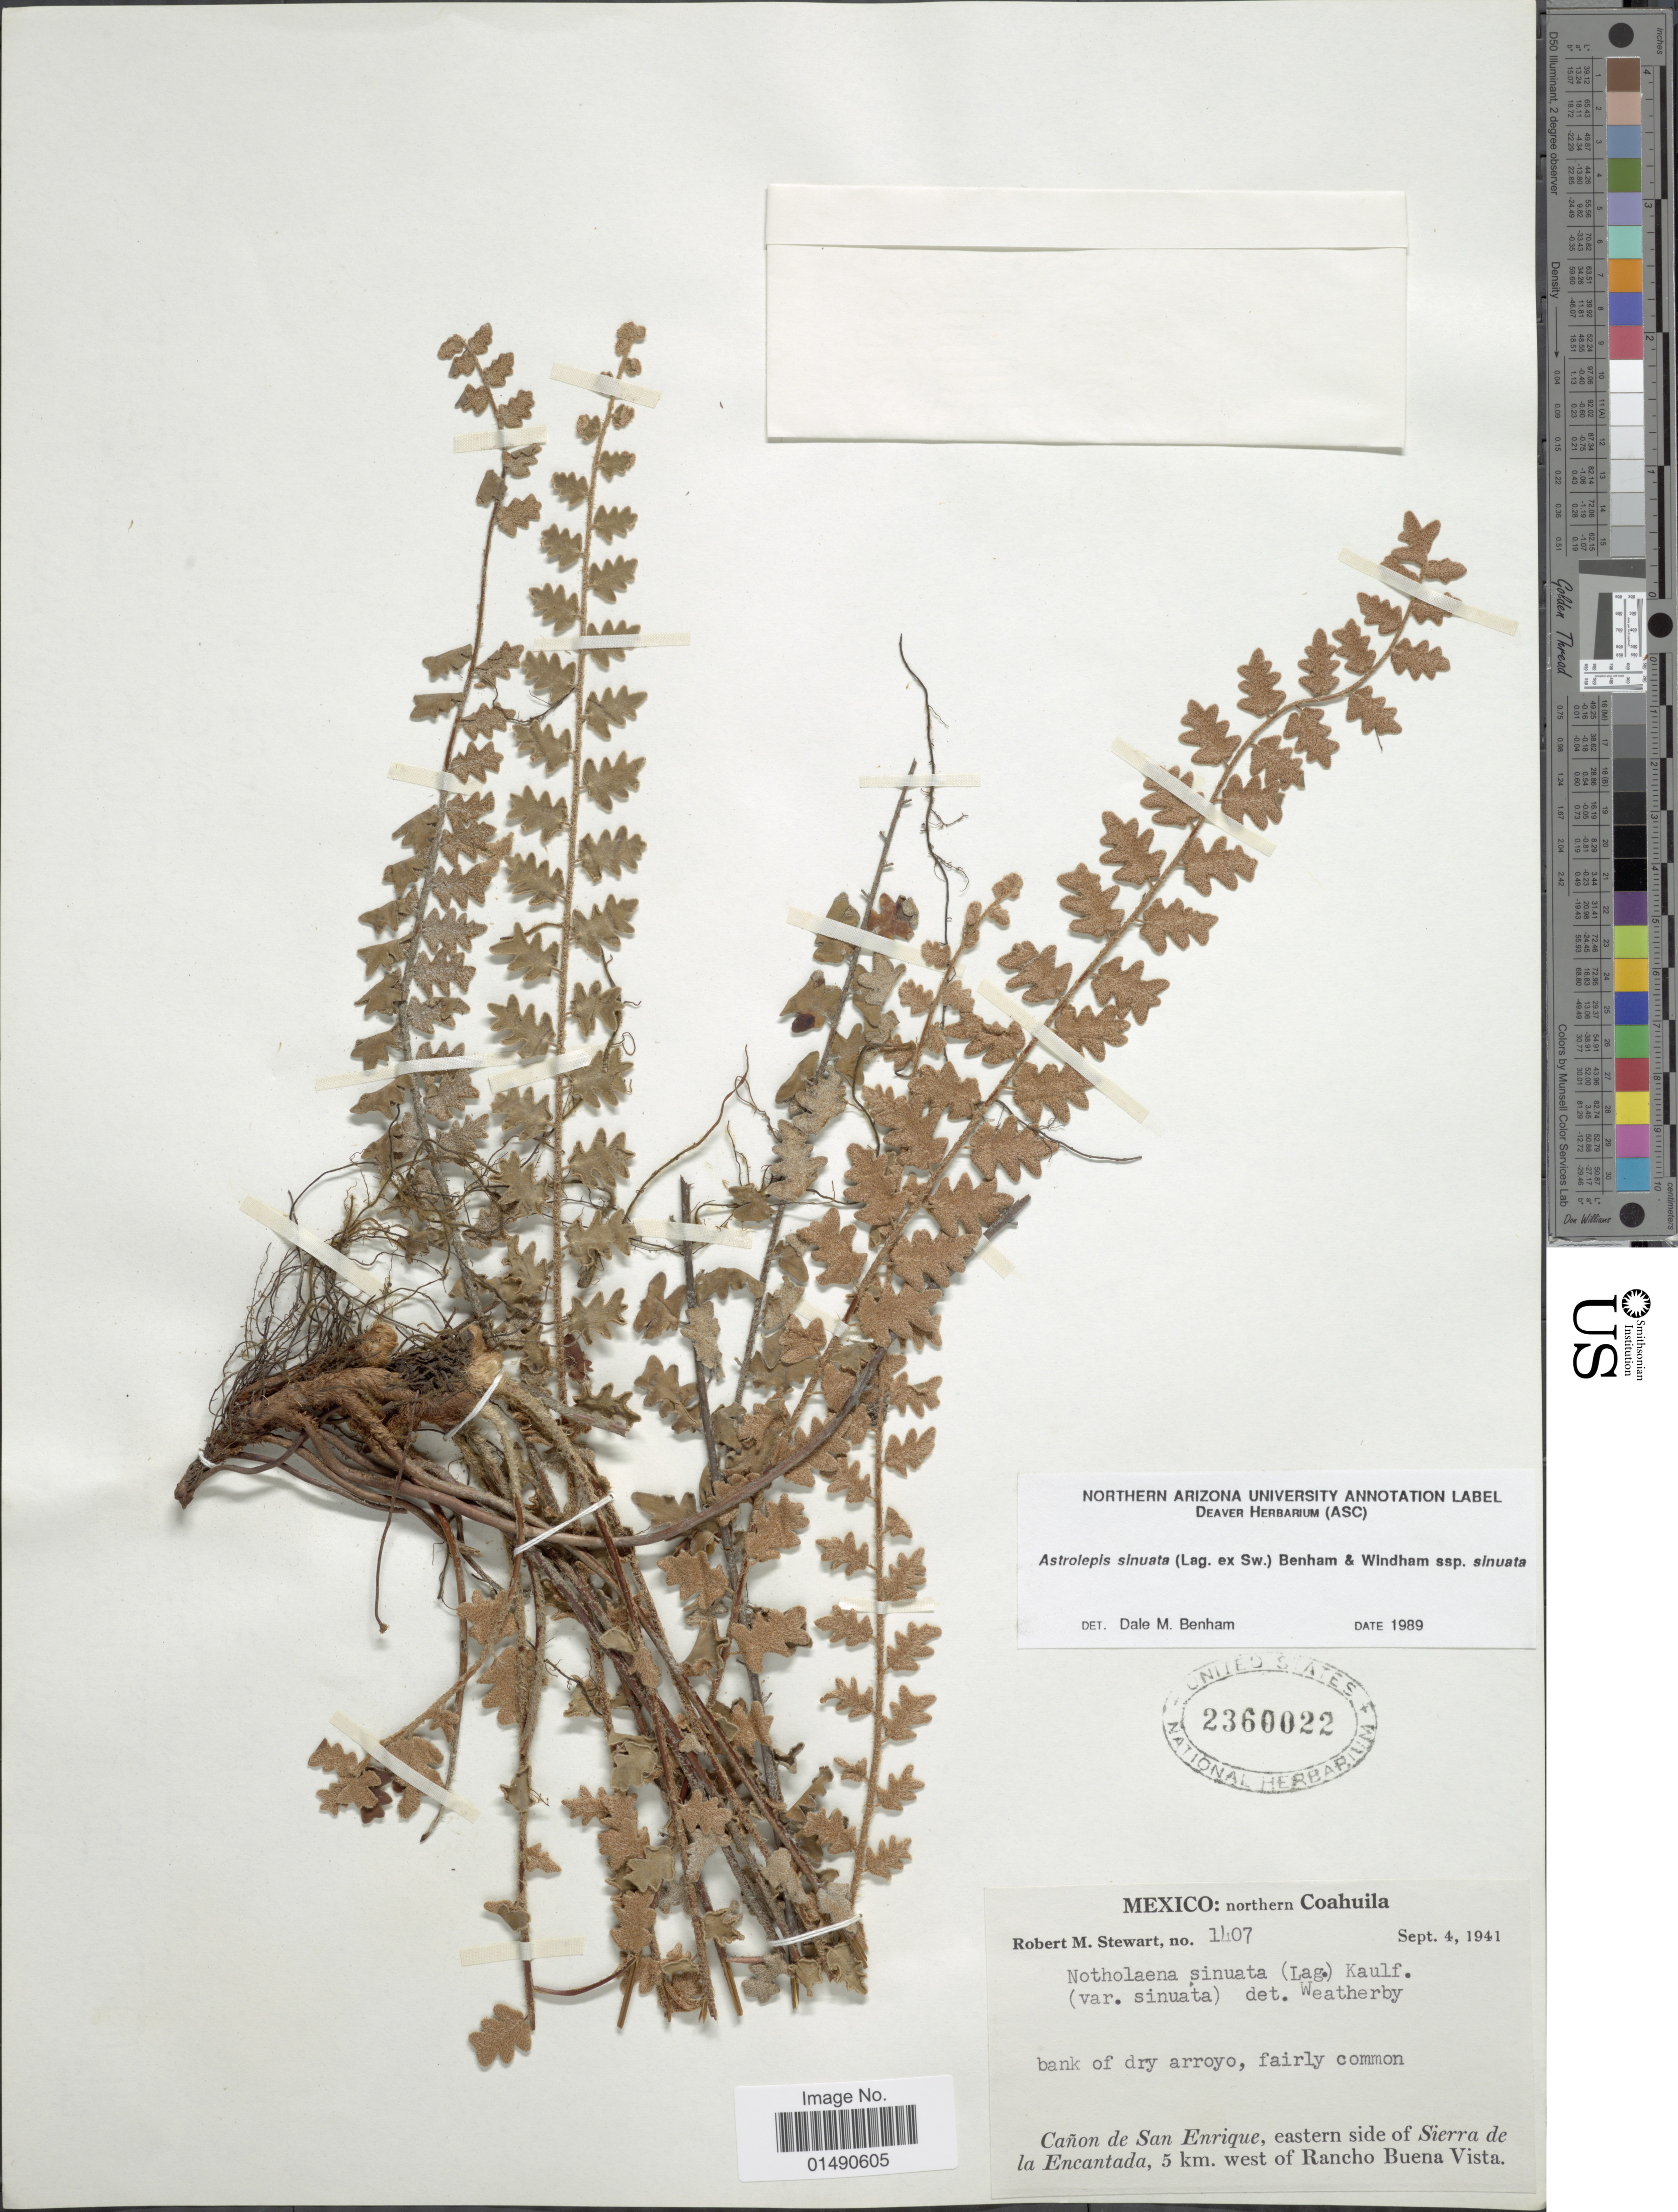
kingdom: Plantae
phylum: Tracheophyta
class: Polypodiopsida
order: Polypodiales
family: Pteridaceae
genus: Astrolepis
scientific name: Astrolepis sinuata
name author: (Lag. ex Sw.) D.M. Benham & Windham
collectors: R. M. Stewart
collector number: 1407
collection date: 1941-09-04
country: Mexico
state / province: Coahuila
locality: Northern Coahuila, Cañon de San Enrique, Eastern side of Sierra de la Encantada, 5 km. west of Rancho Buena Vista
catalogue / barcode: US 2360022